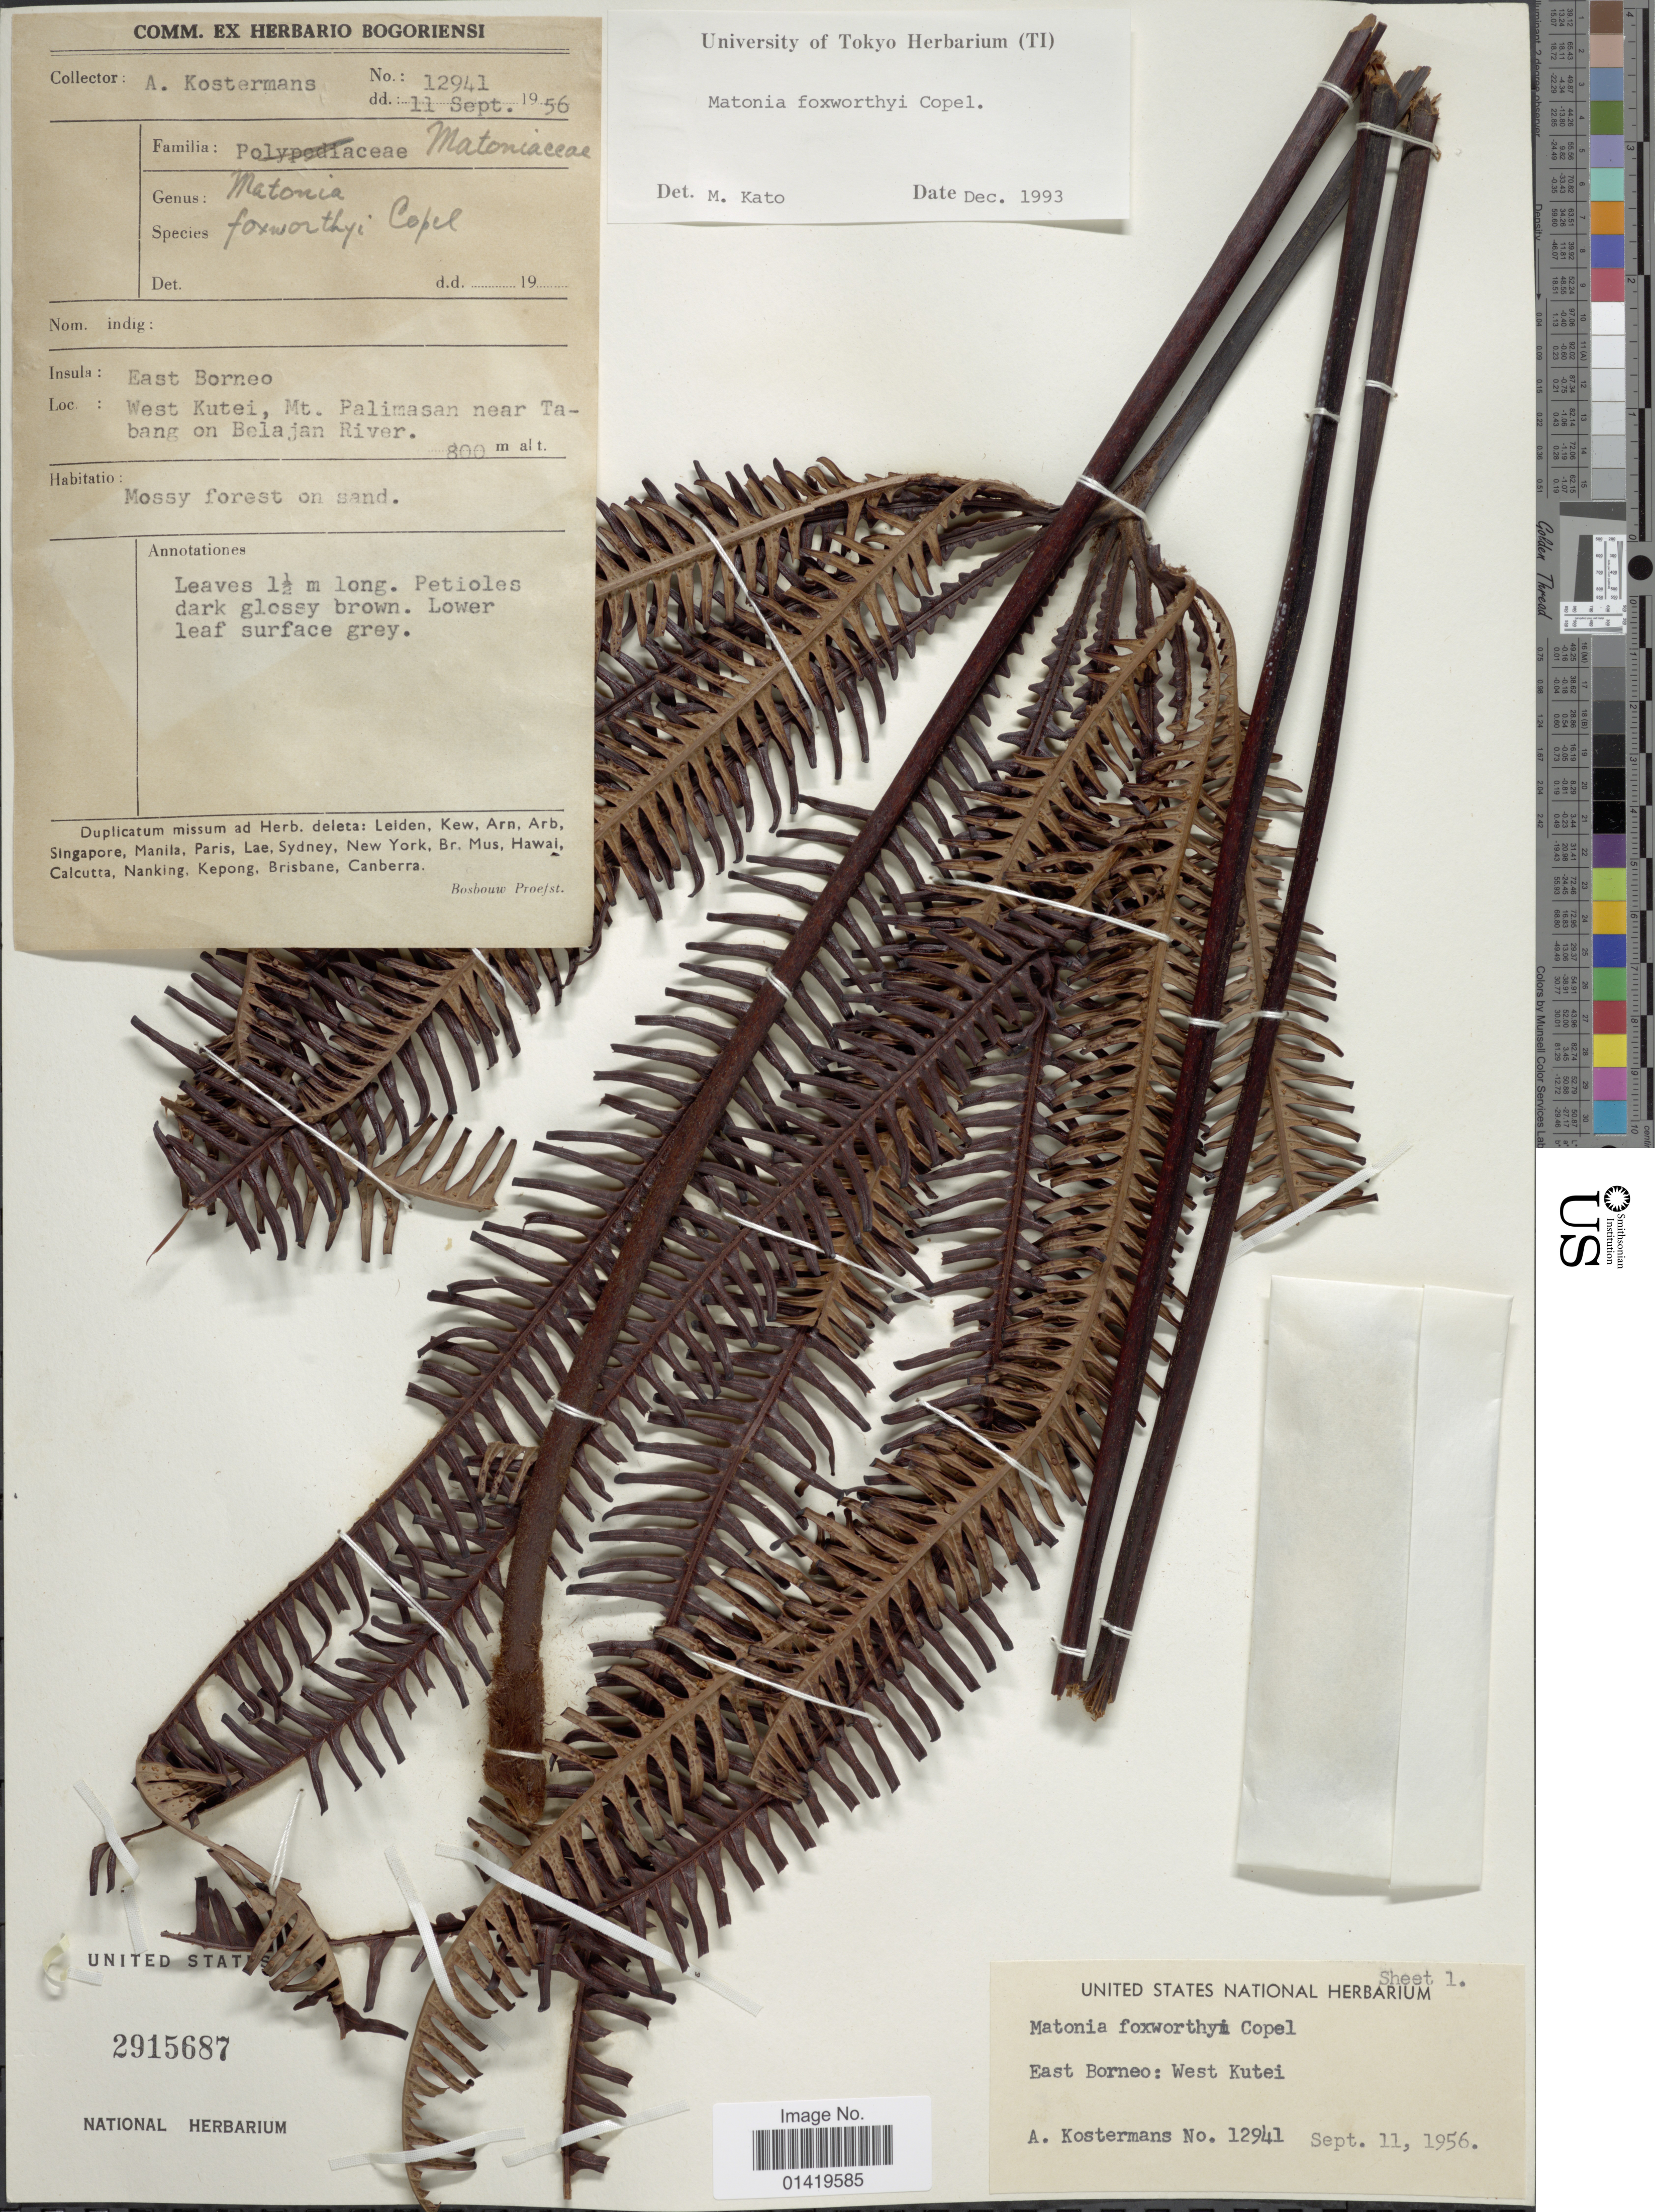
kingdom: Plantae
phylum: Tracheophyta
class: Polypodiopsida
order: Gleicheniales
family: Matoniaceae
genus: Matonia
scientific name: Matonia foxworthyi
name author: Copel.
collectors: A. J. G. Kostermans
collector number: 12941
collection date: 1956-09-11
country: Indonesia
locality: East Borneo: West Kutei. Mt. Palimasan near Tabang on Belajan river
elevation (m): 800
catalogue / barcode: US 2915687